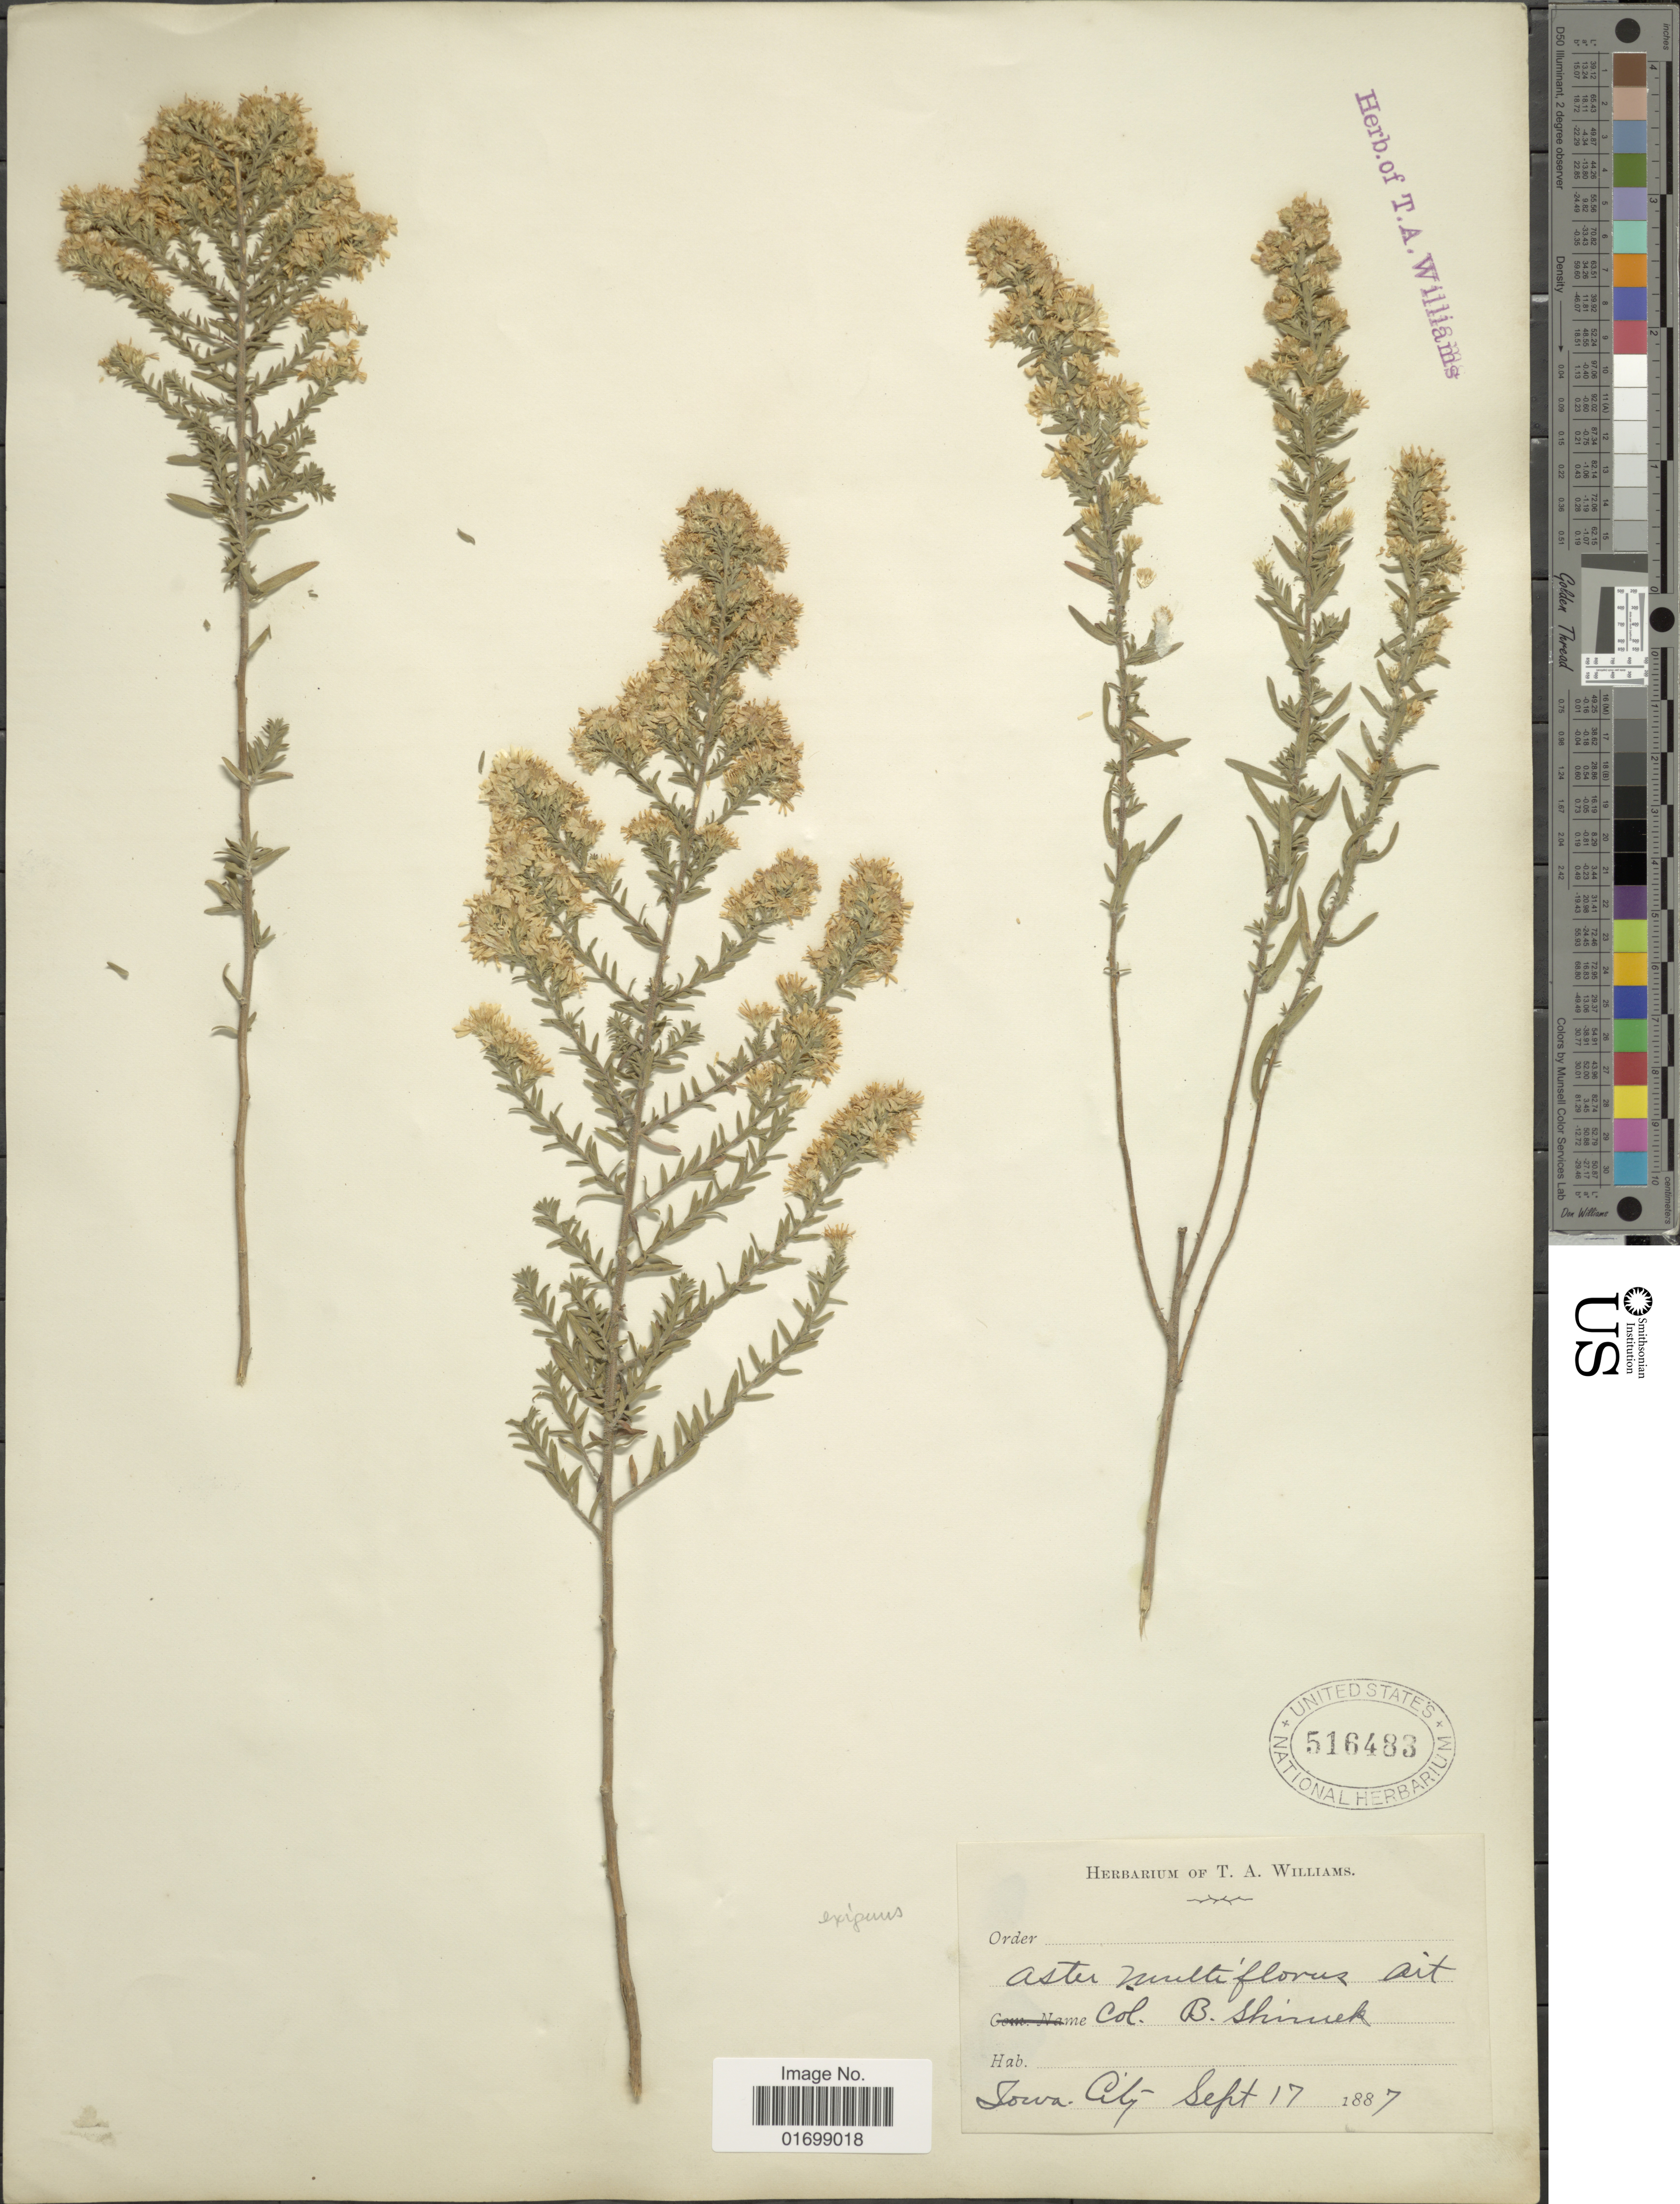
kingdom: Plantae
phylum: Tracheophyta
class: Magnoliopsida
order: Asterales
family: Asteraceae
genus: Symphyotrichum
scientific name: Symphyotrichum ericoides var. prostratum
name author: (Kuntze) G.L. Nesom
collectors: B. Shimek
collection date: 1887-09-17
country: United States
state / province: Iowa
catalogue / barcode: US 516483